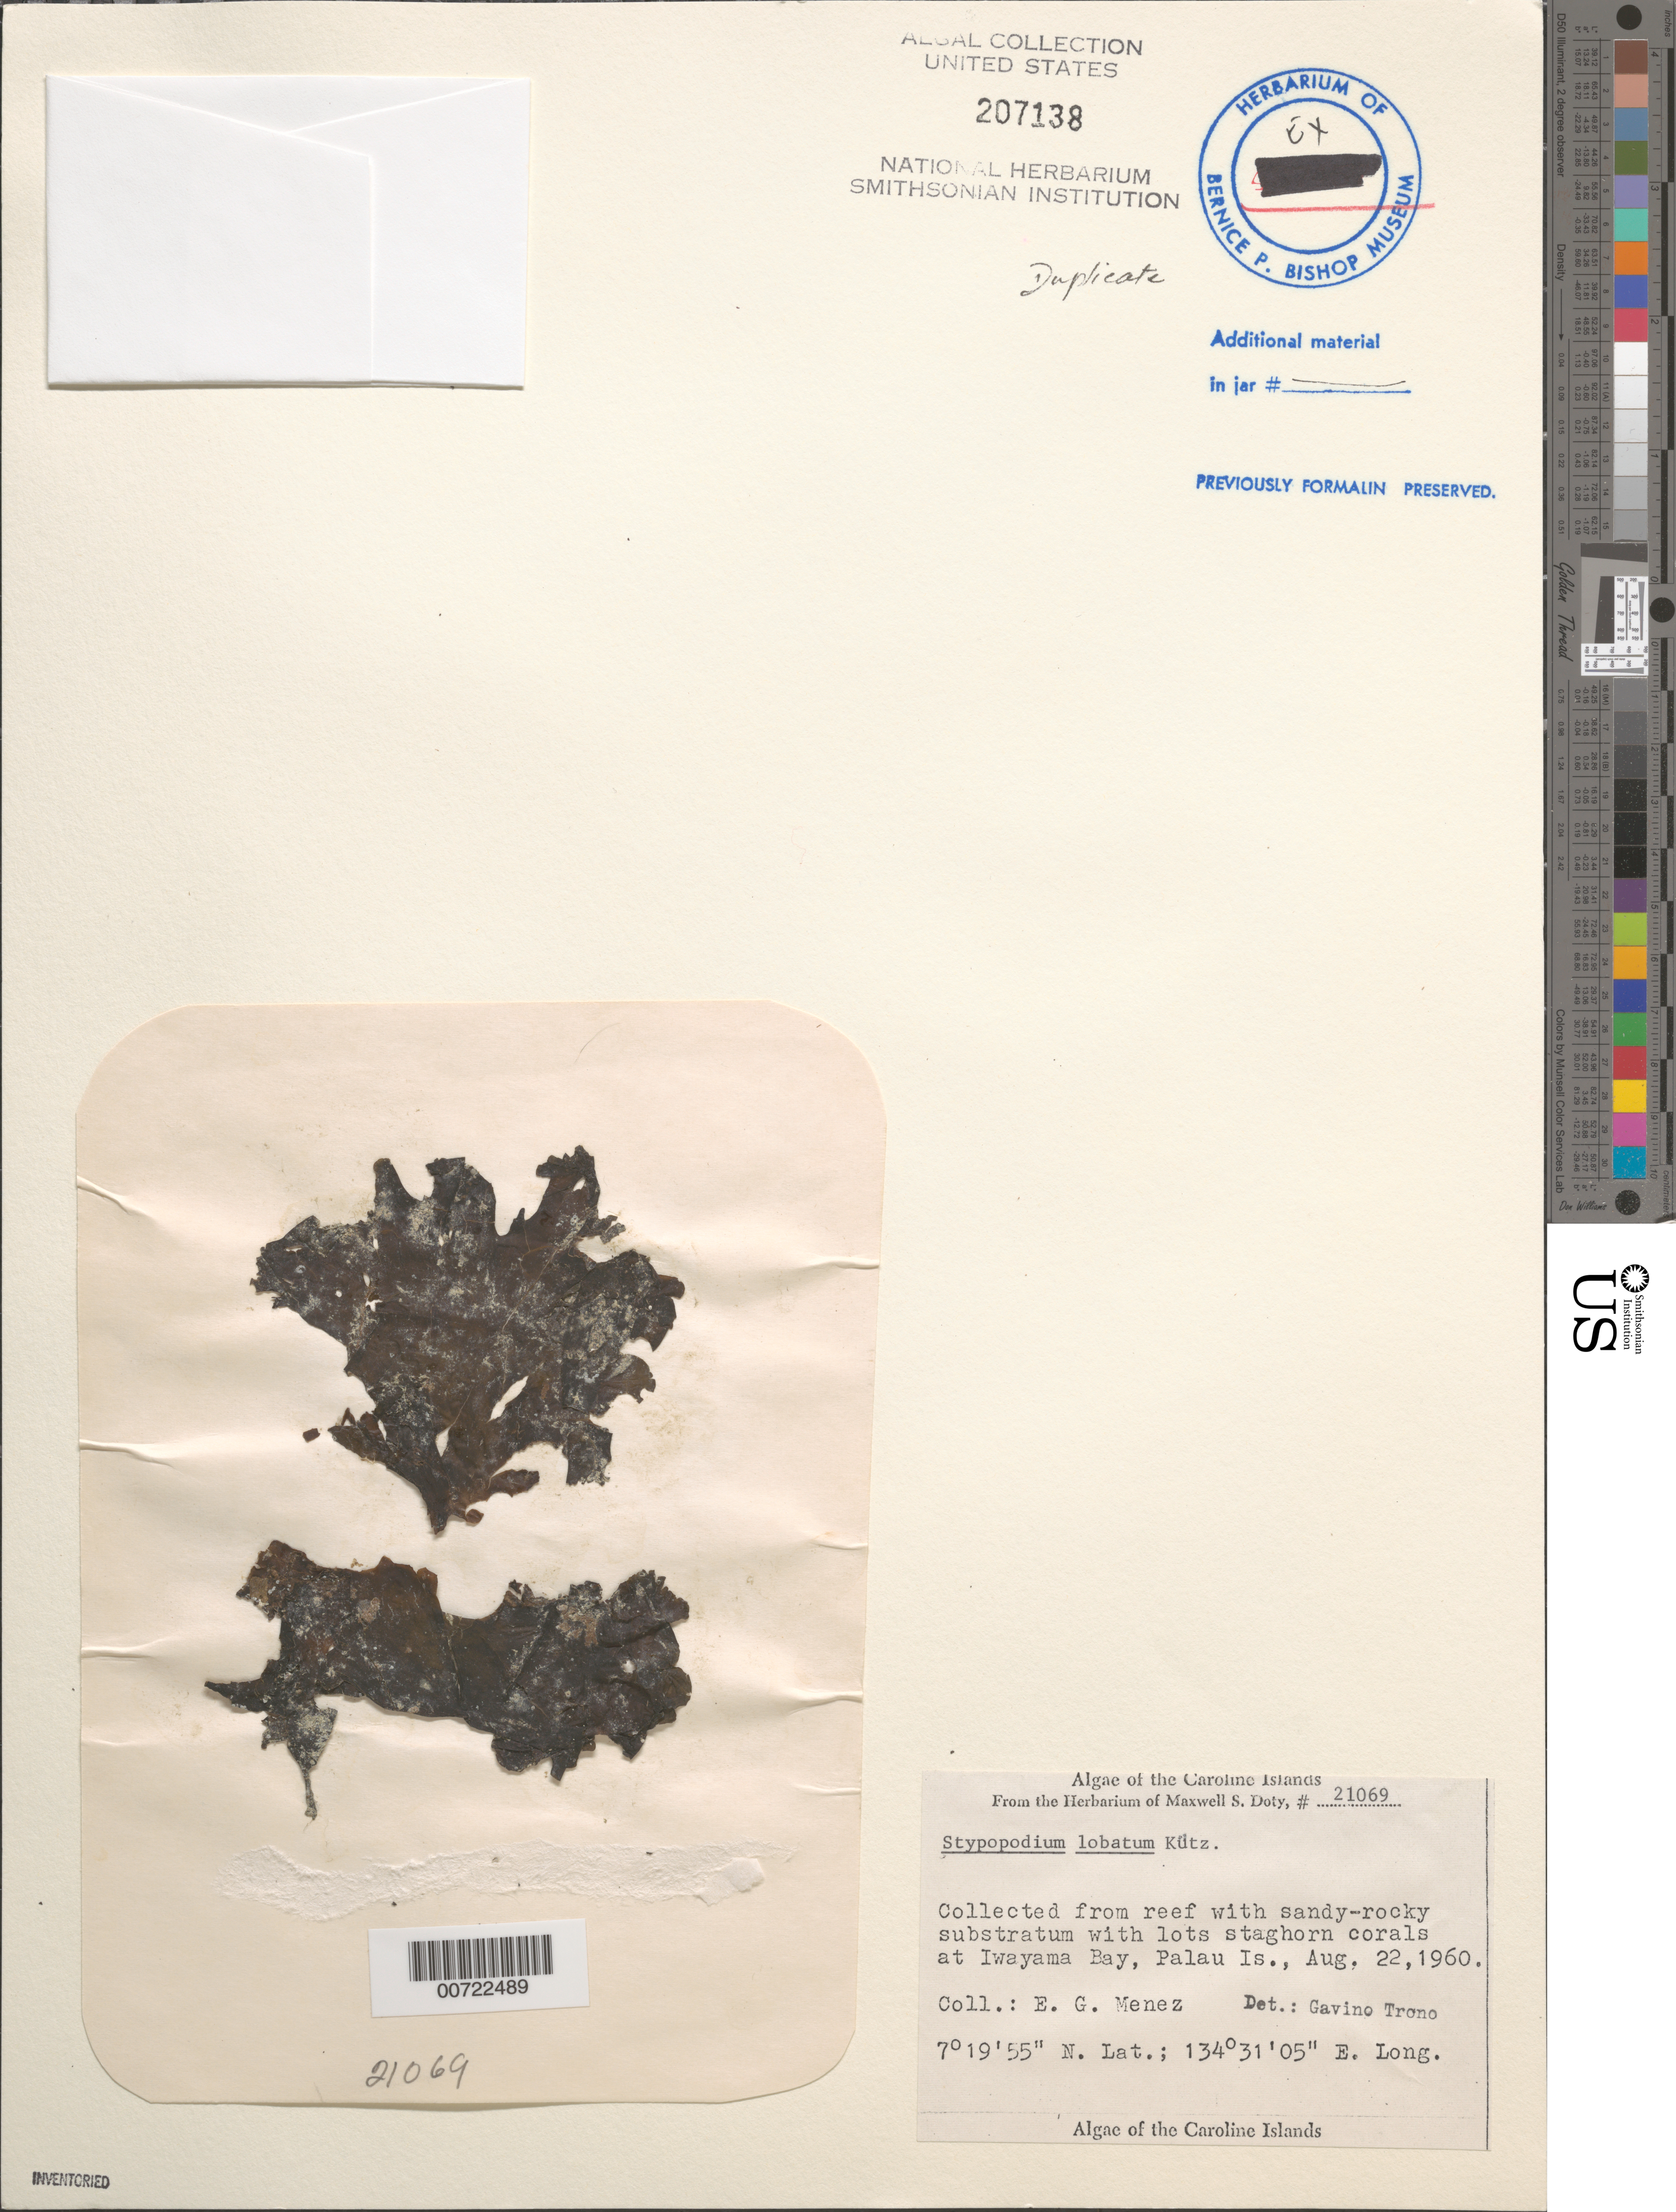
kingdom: Chromista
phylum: Ochrophyta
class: Phaeophyceae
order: Dictyotales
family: Dictyotaceae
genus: Stypopodium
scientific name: Stypopodium zonale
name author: (J.V.Lamouroux) Papenf.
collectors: Meñez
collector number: MSD 21069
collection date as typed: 22 Aug 1960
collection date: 1960-08-22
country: Palau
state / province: Koror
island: Oreor (Koror)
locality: Iwayama Bay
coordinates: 7 19' 55" N, 134 31' 05" E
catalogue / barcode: US 207138